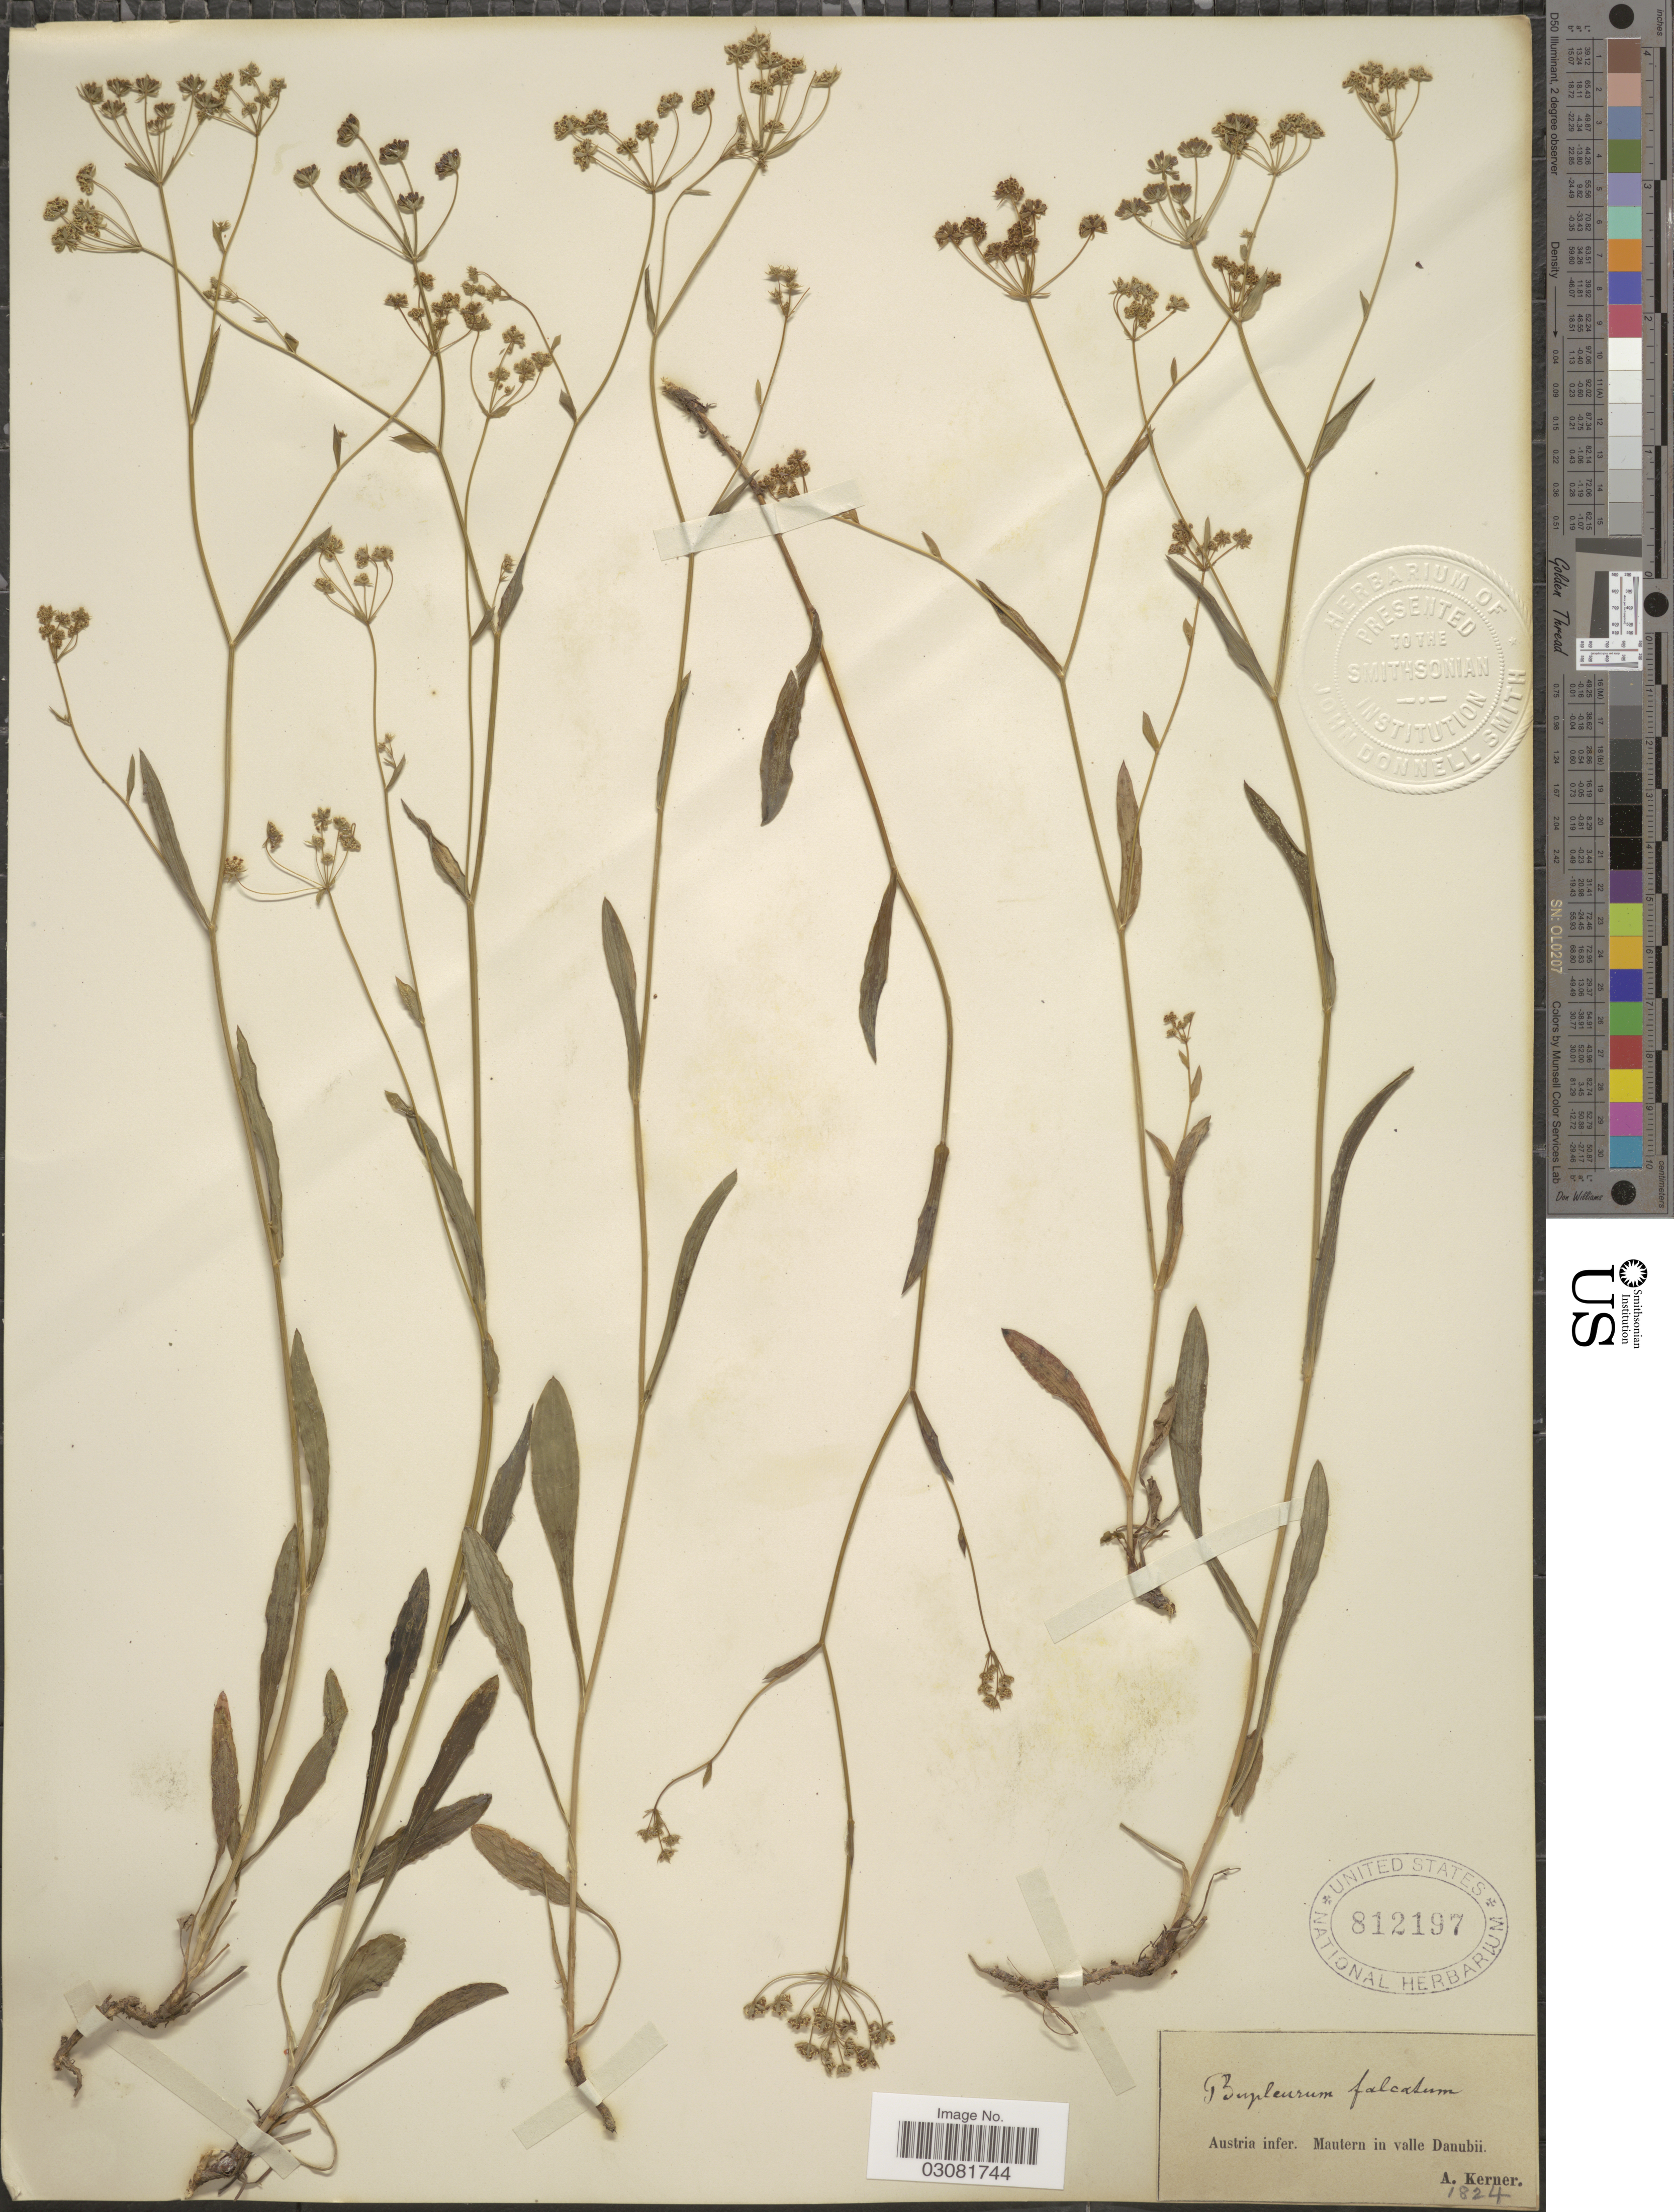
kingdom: Plantae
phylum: Tracheophyta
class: Magnoliopsida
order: Apiales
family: Apiaceae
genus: Bupleurum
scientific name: Bupleurum falcatum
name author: L.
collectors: A. Kerner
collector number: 1824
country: Austria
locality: Austria infer. Mautern in valle Danubii.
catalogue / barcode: US 812197